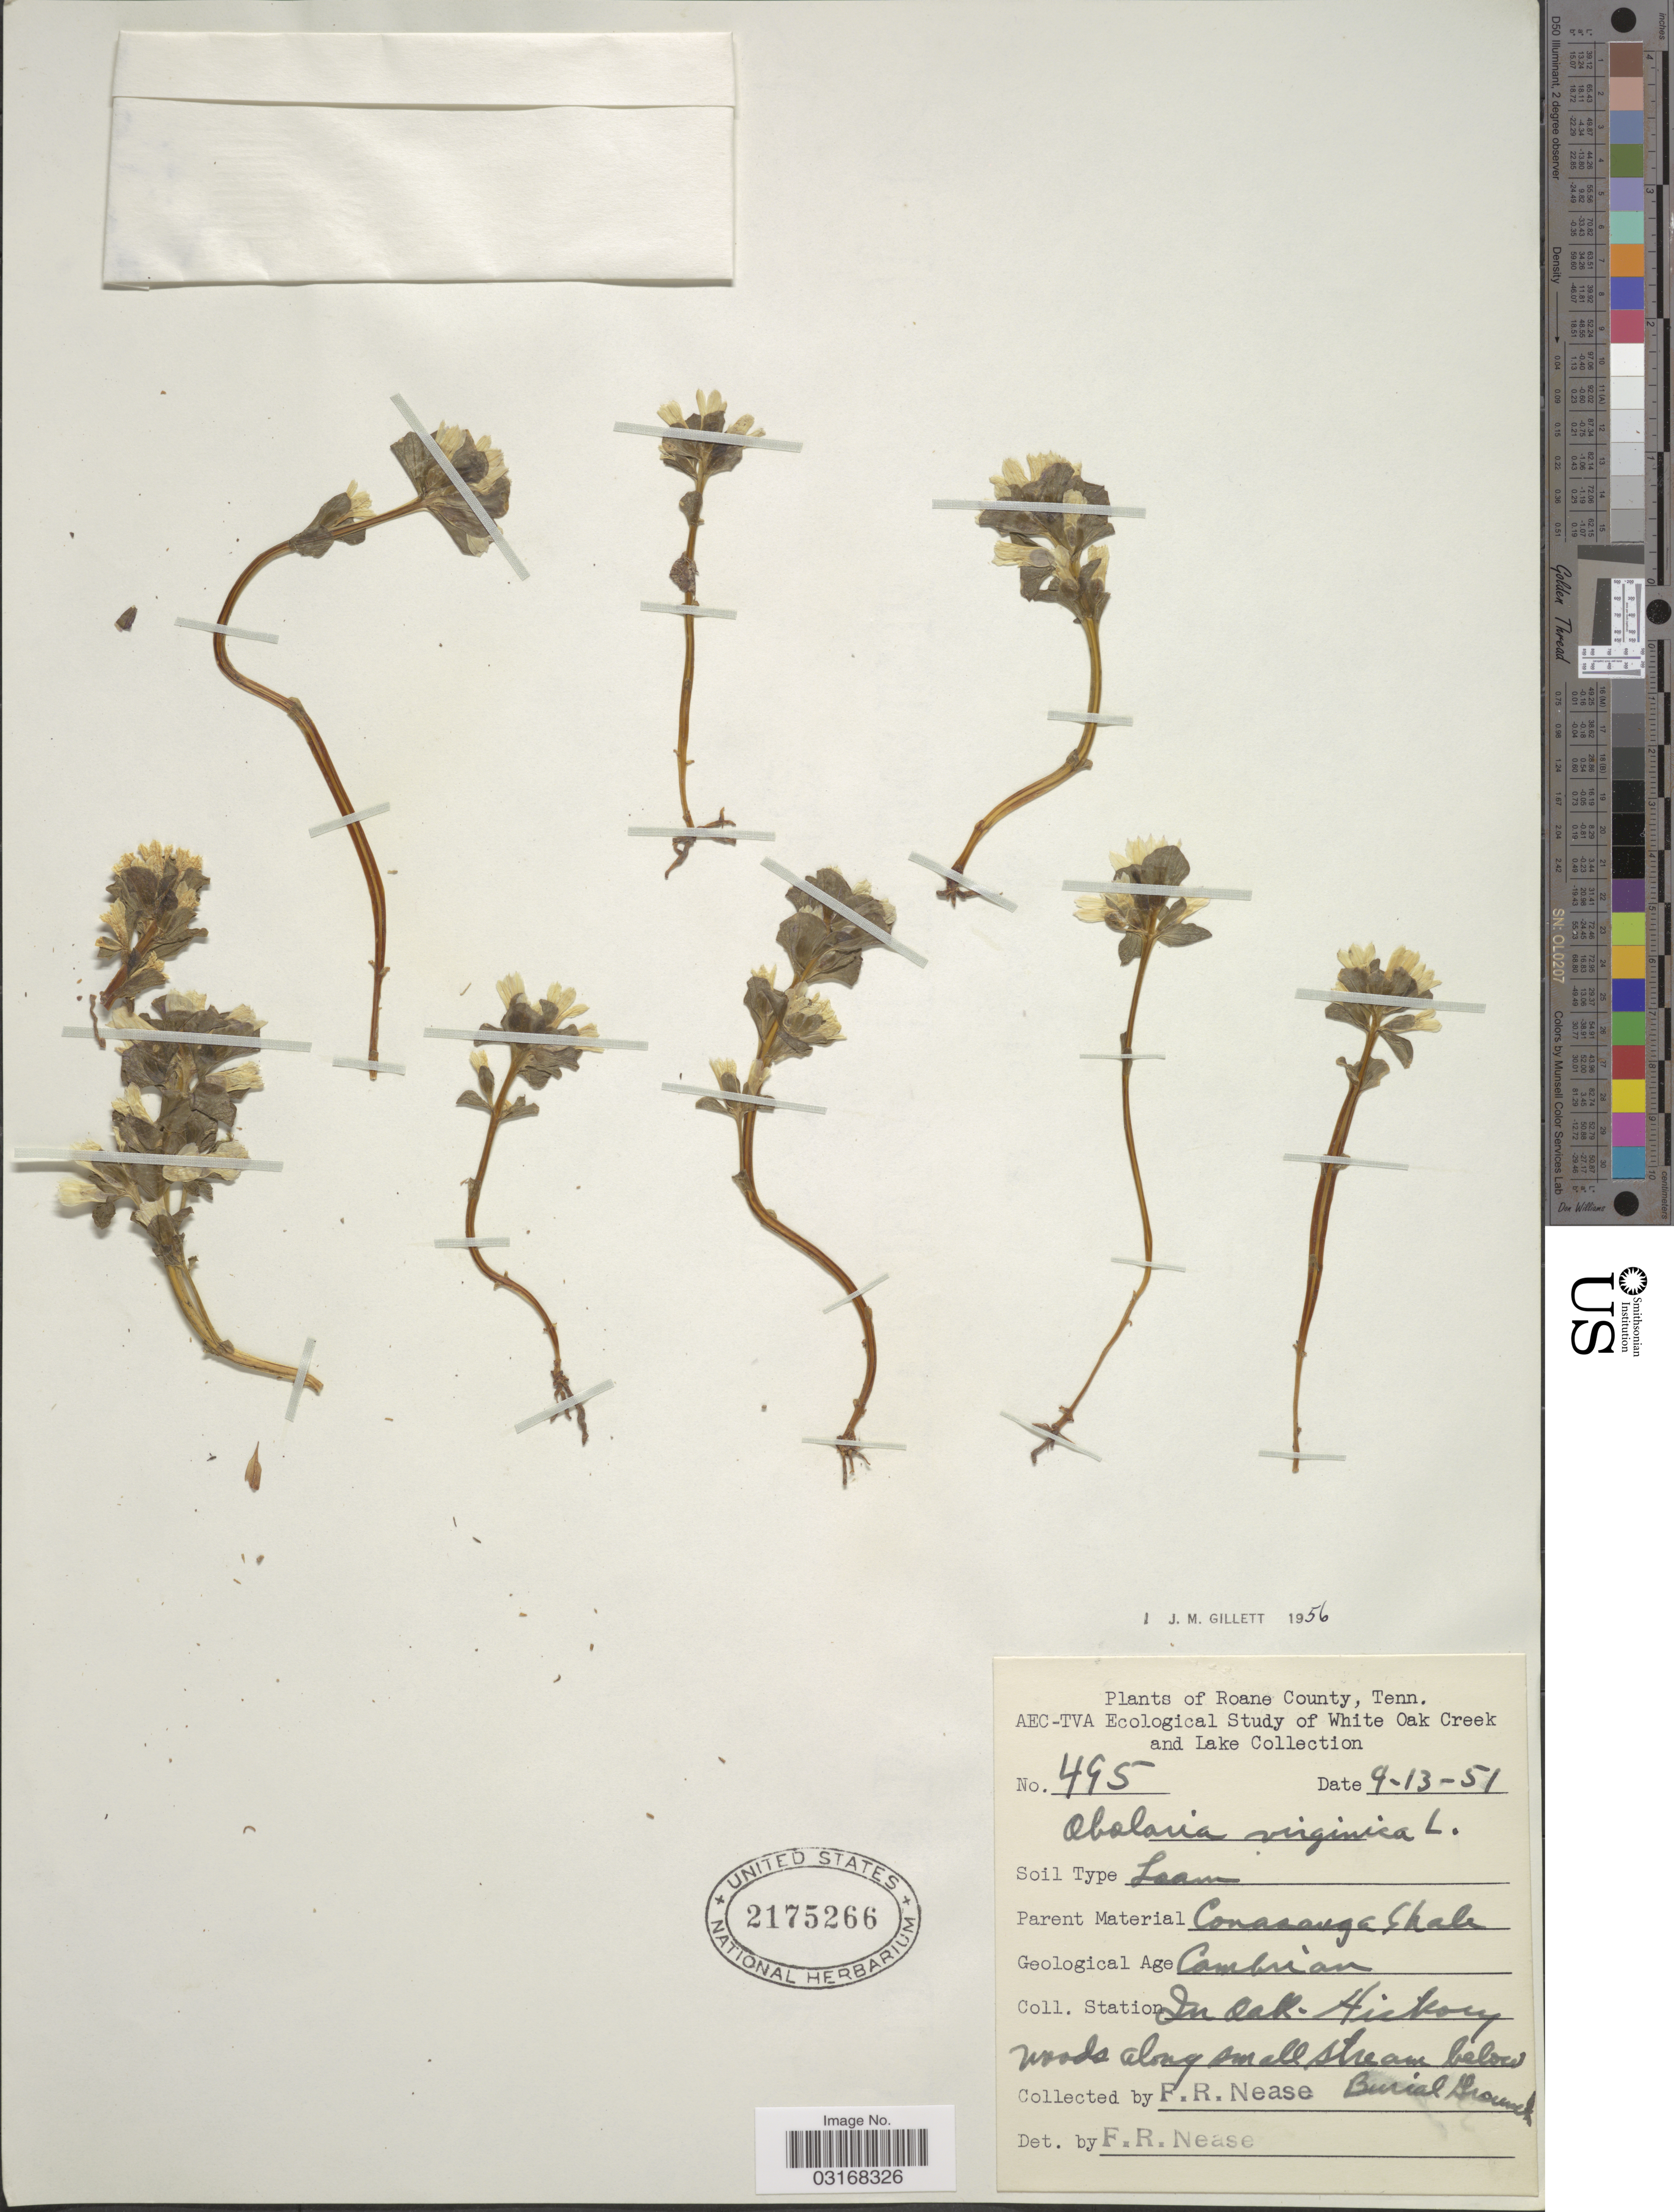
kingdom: Plantae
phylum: Tracheophyta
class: Magnoliopsida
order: Gentianales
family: Gentianaceae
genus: Obolaria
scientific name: Obolaria virginica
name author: L.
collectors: F. Nease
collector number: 495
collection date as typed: Transcribed d/m/y: 13/9/51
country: United States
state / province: Tennessee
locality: Roane County. White Oak Creek and Lake. Station in Oak-Hickory woods along small stream below Burial Ground.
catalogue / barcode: US 2175266